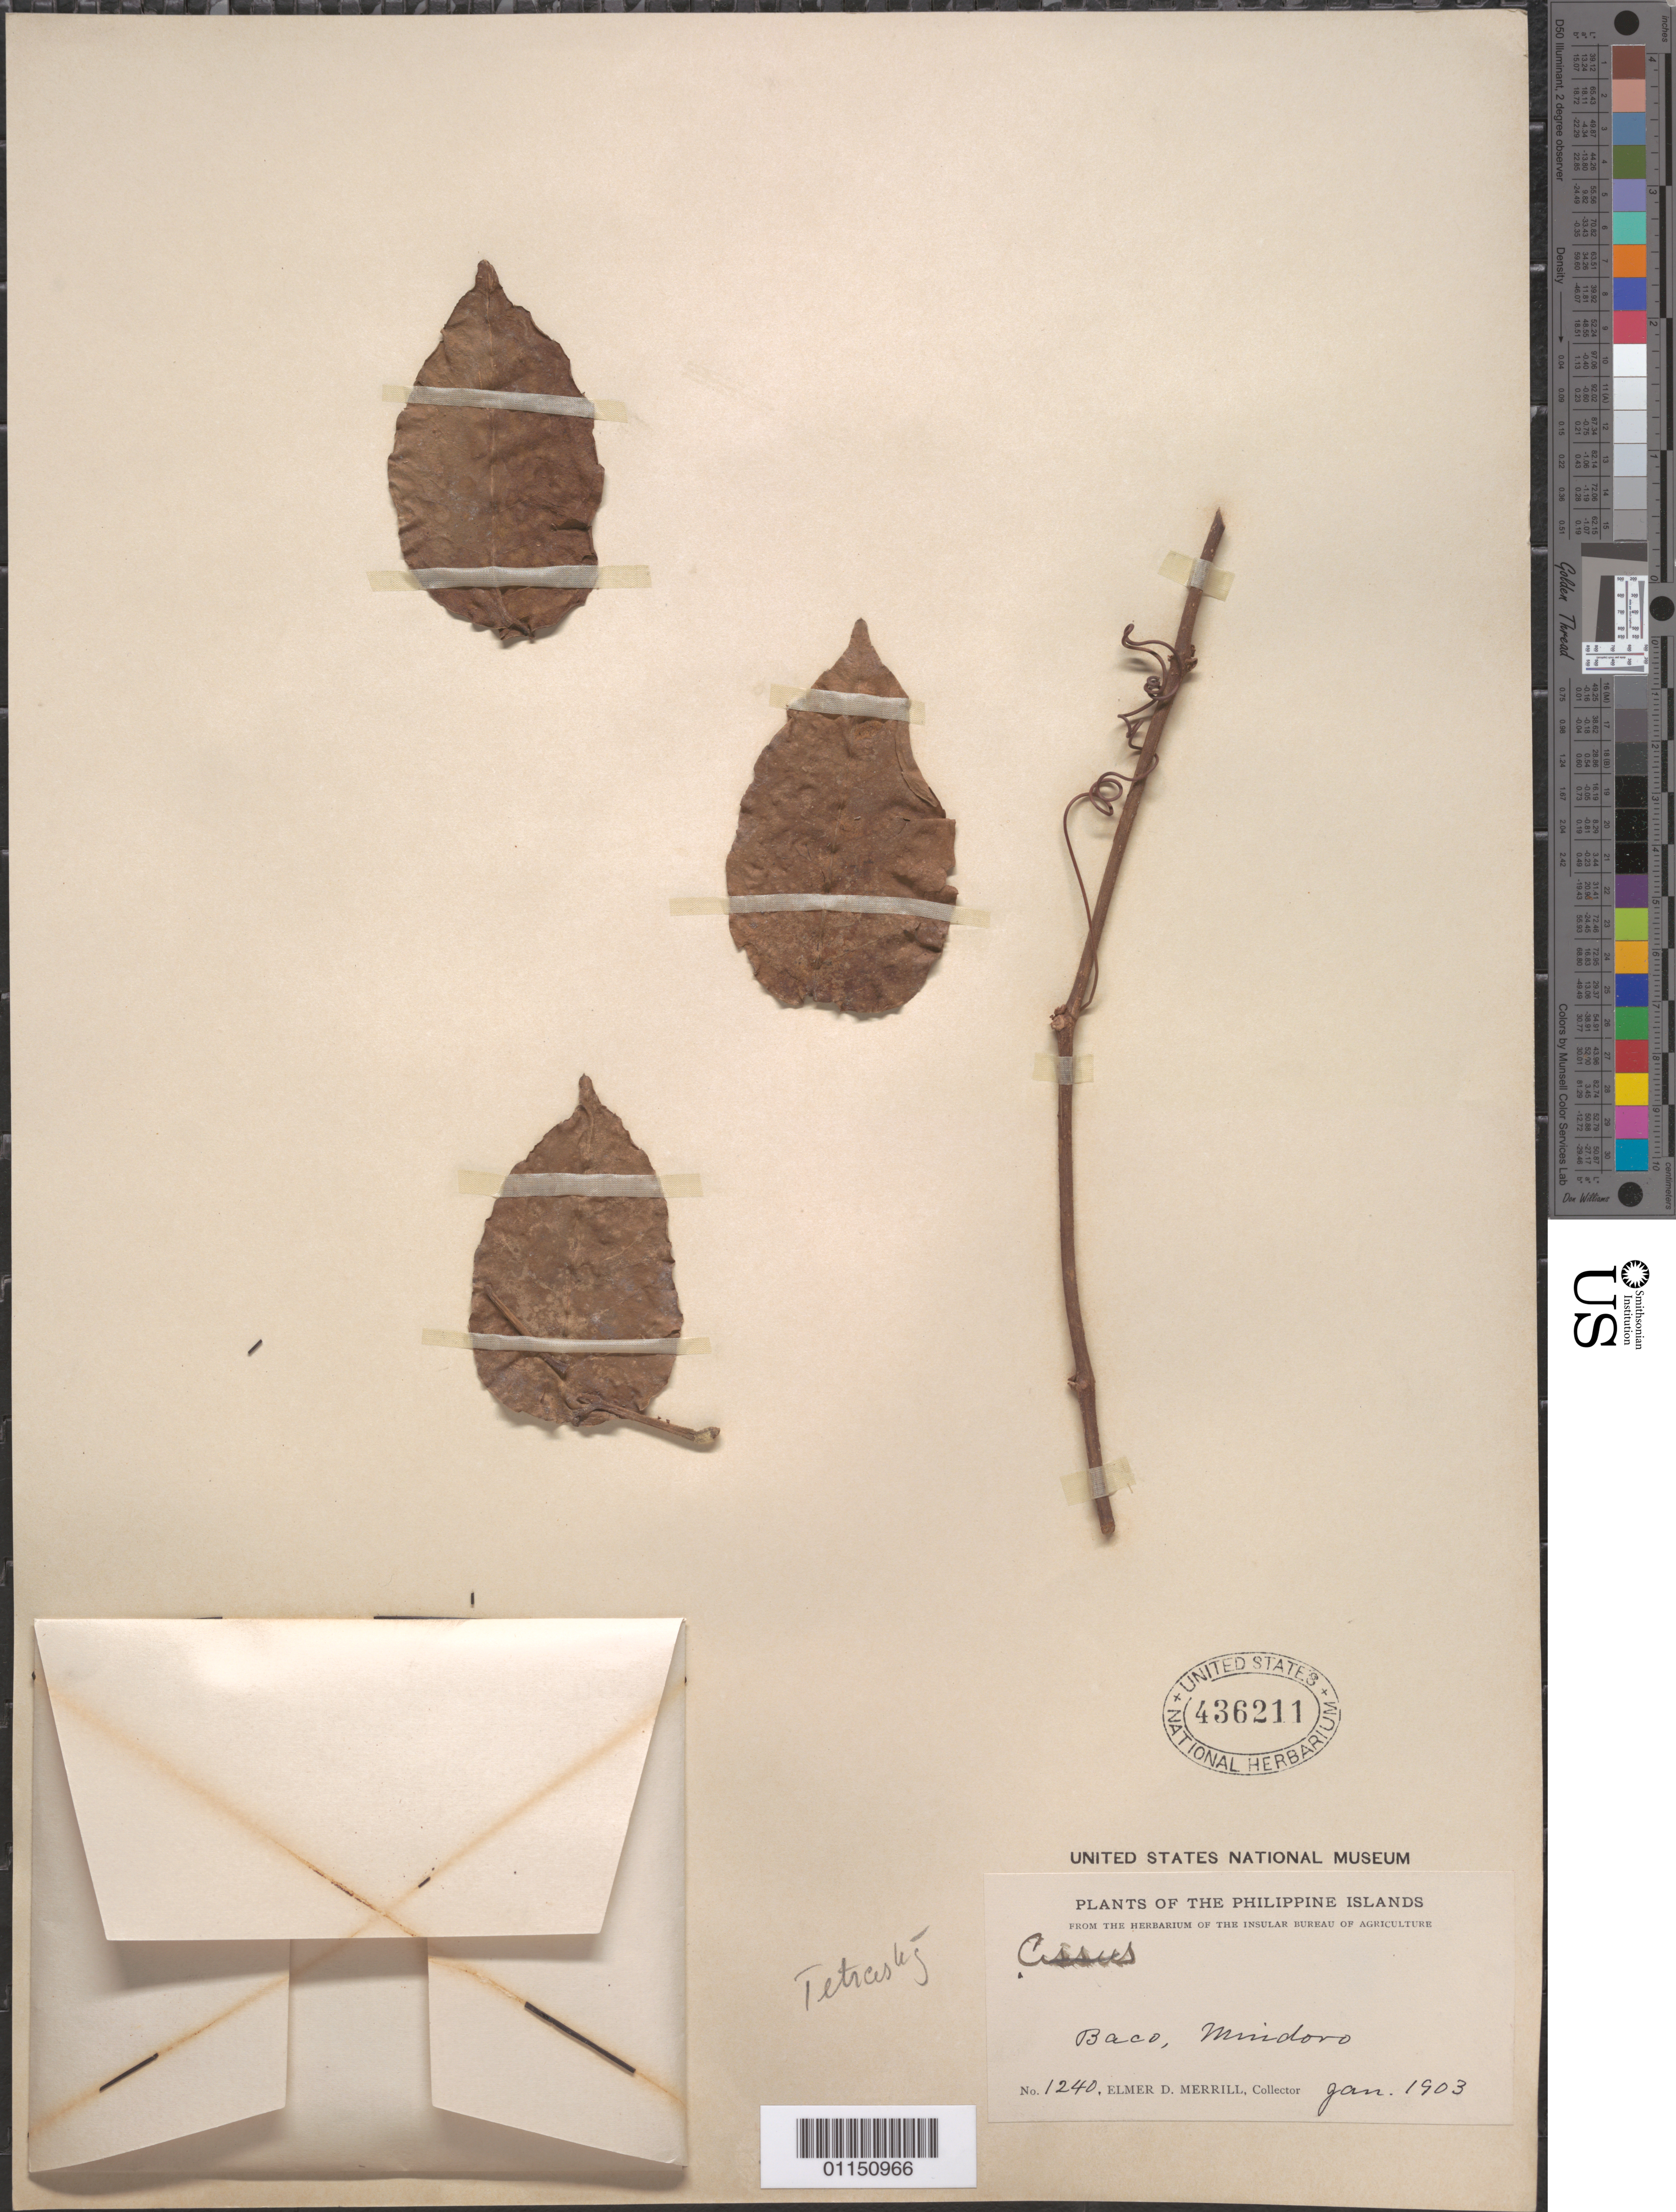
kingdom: Plantae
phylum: Tracheophyta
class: Magnoliopsida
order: Vitales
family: Vitaceae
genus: Tetrastigma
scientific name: Tetrastigma sp.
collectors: E. D. Merrill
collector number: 1240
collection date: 1903-01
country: Philippines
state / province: Mimaropa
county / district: Mindoro Oriental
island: Mindoro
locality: Baco.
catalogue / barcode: US 436211